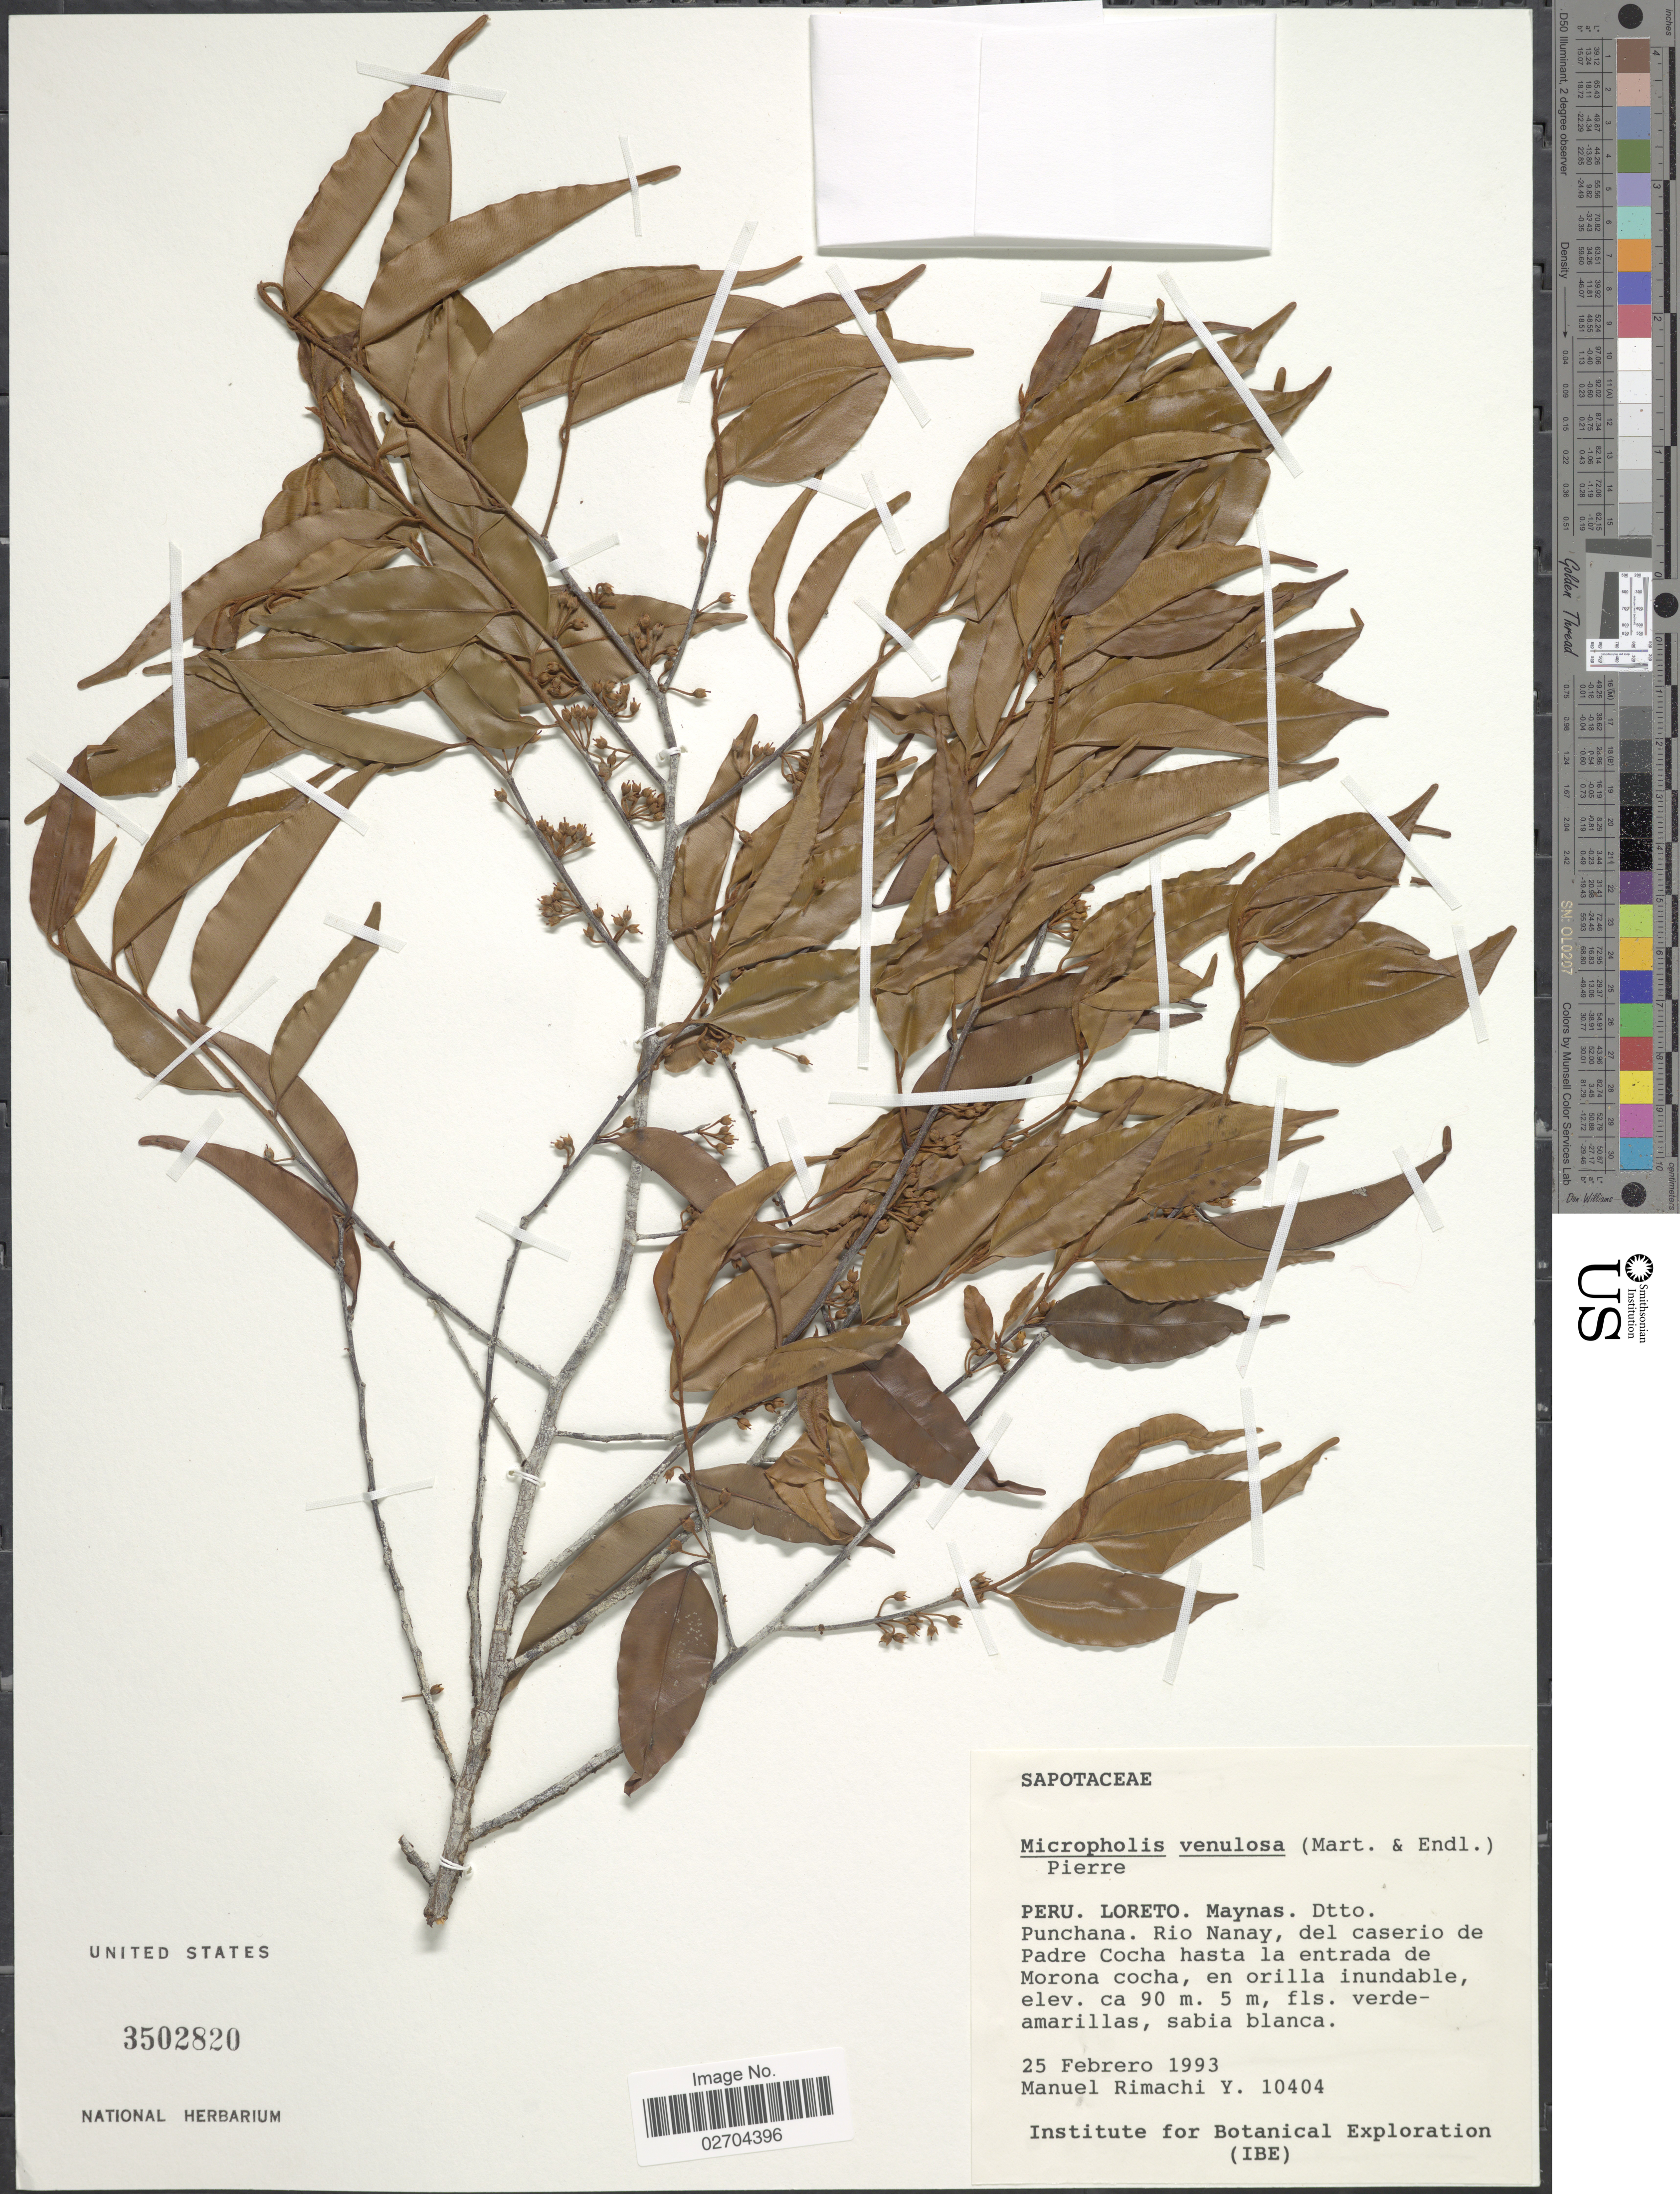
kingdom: Plantae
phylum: Tracheophyta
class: Magnoliopsida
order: Ericales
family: Sapotaceae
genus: Micropholis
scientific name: Micropholis venulosa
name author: (Mart. & Eichler) Pierre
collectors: M. Rimachi Y.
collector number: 10404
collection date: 1993-02-25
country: Peru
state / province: Loreto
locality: Loreto. Maynas, Dtto. Punchana. Rio Nanay, del caserio de Padre Cocha jasta la entrada de Morona cocha, en orilla inundable.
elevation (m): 90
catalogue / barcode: US 3502820